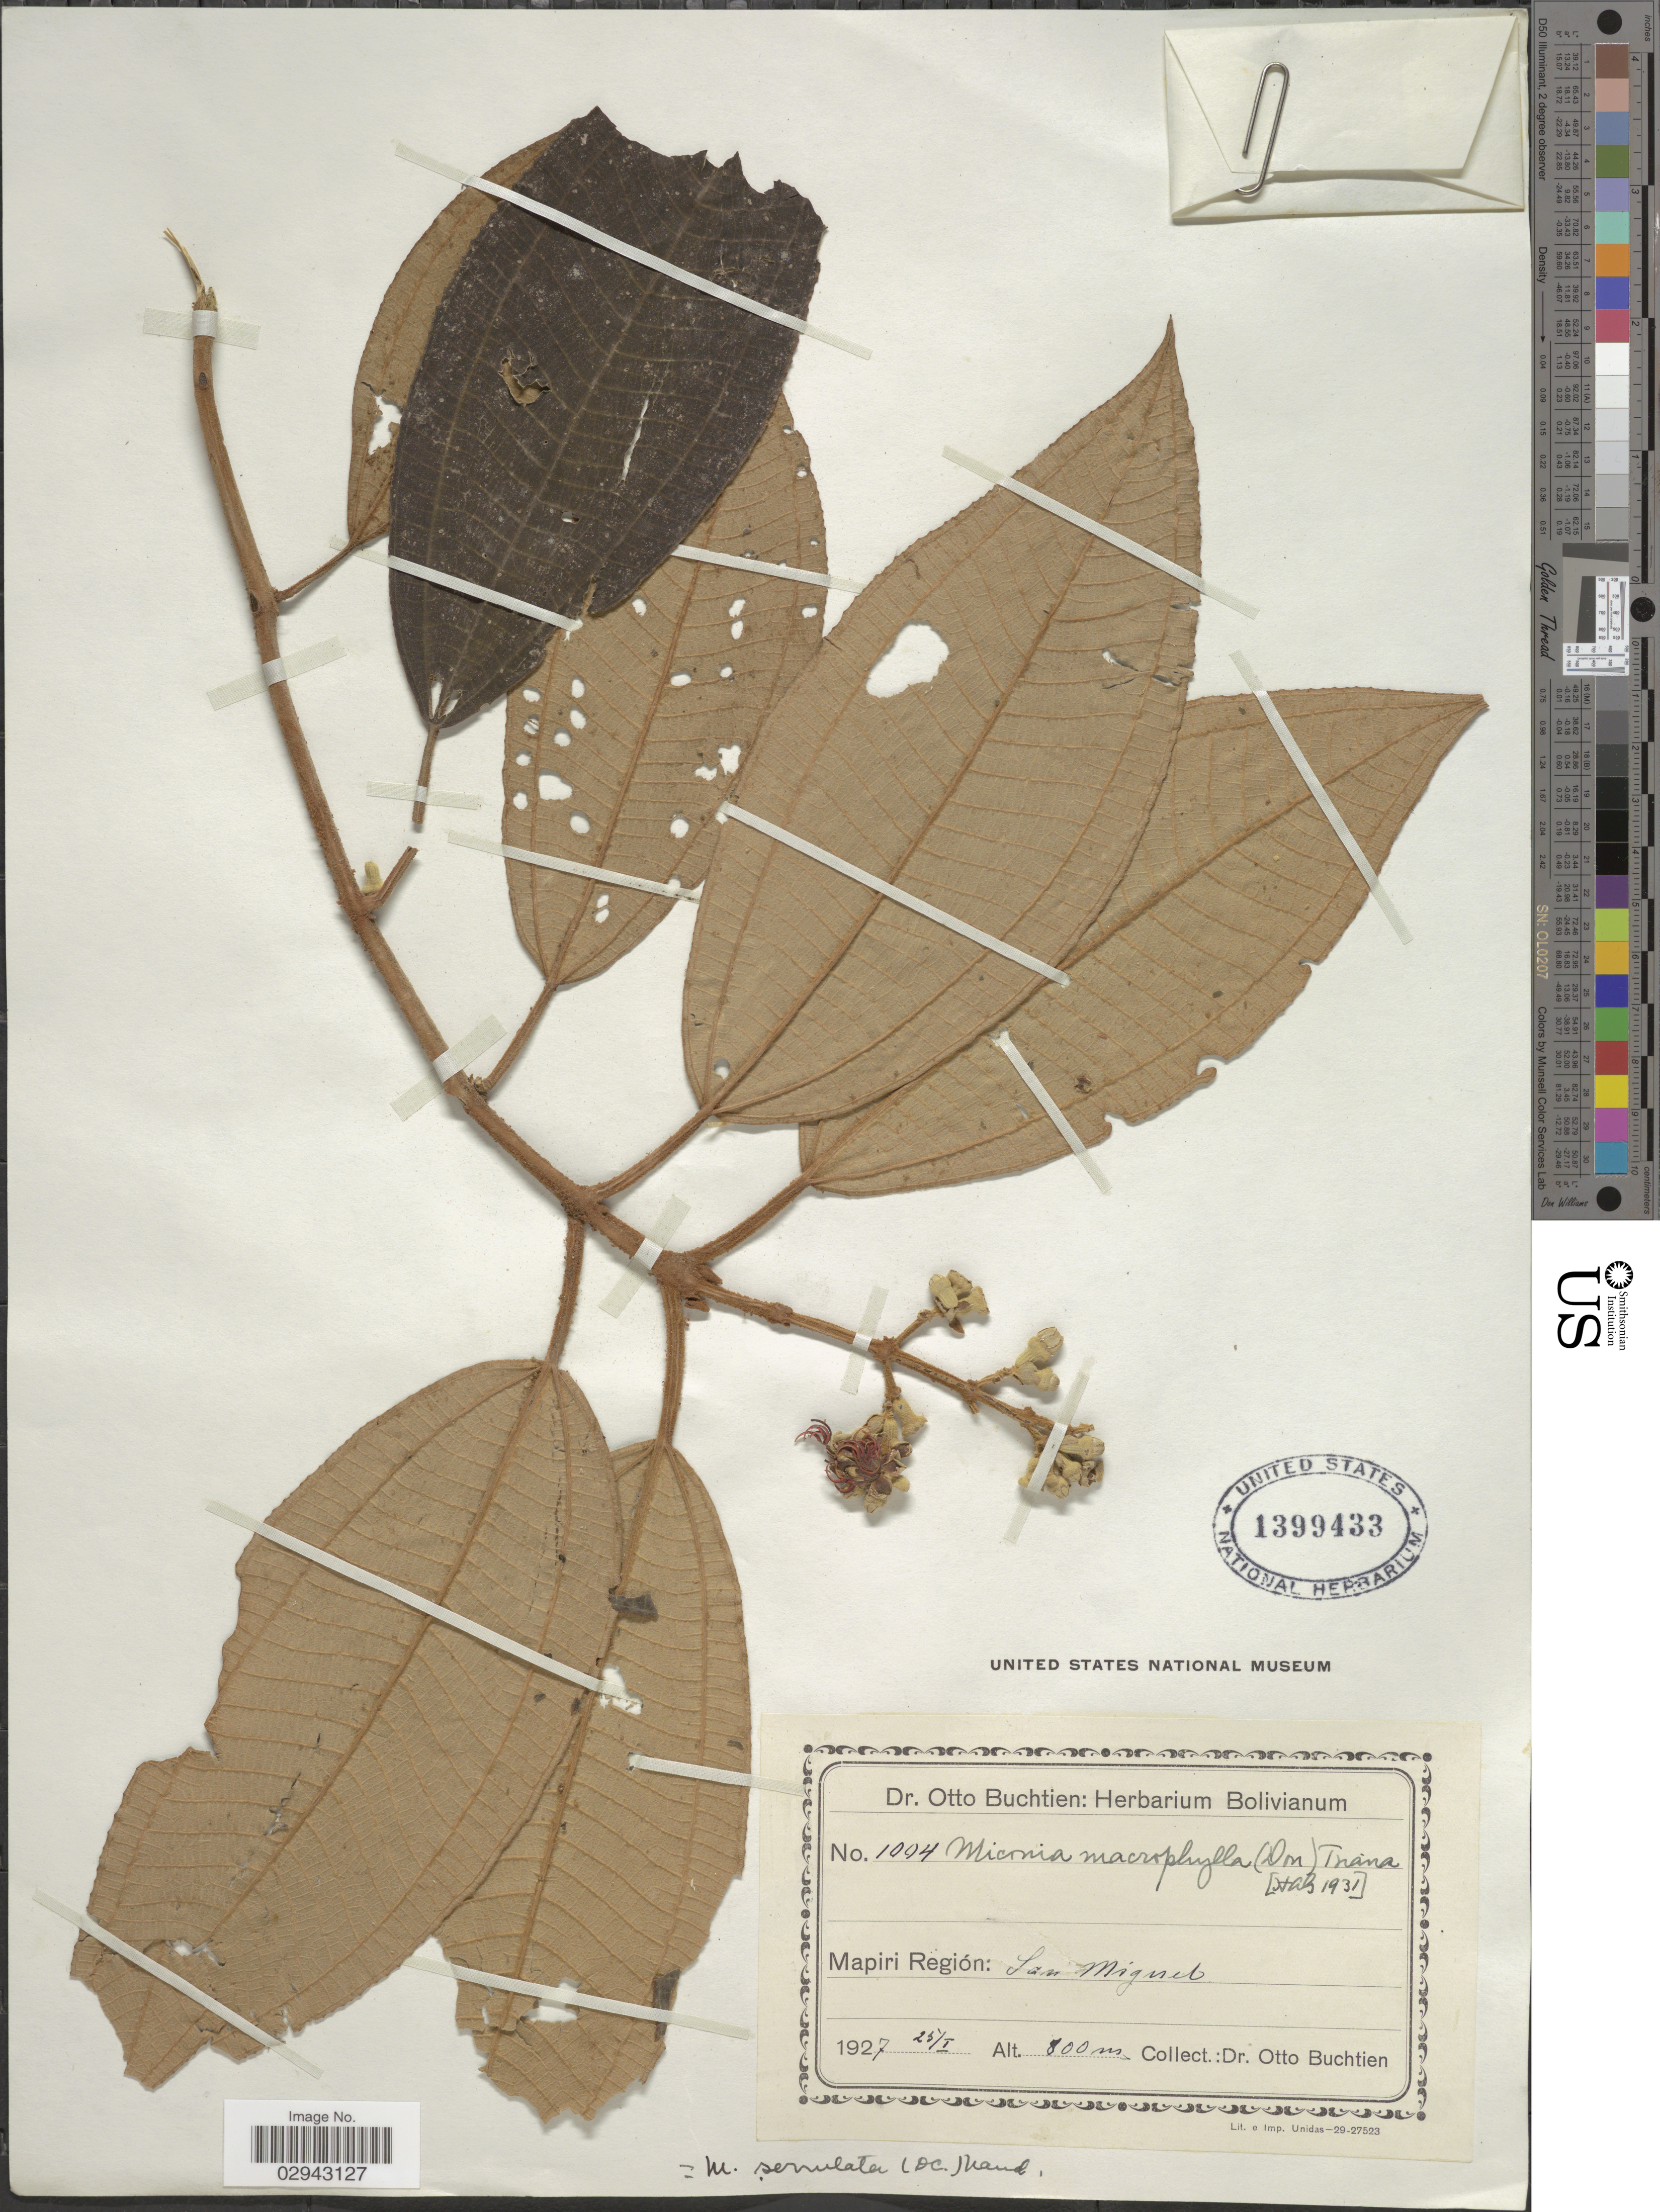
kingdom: Plantae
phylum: Tracheophyta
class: Magnoliopsida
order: Myrtales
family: Melastomataceae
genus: Miconia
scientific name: Miconia serrulata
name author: (DC.) Naudin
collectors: O. Buchtien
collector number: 1004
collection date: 1927-01-25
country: Bolivia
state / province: La Paz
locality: Mapiri Región: San Miguel.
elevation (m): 800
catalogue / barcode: US 1399433